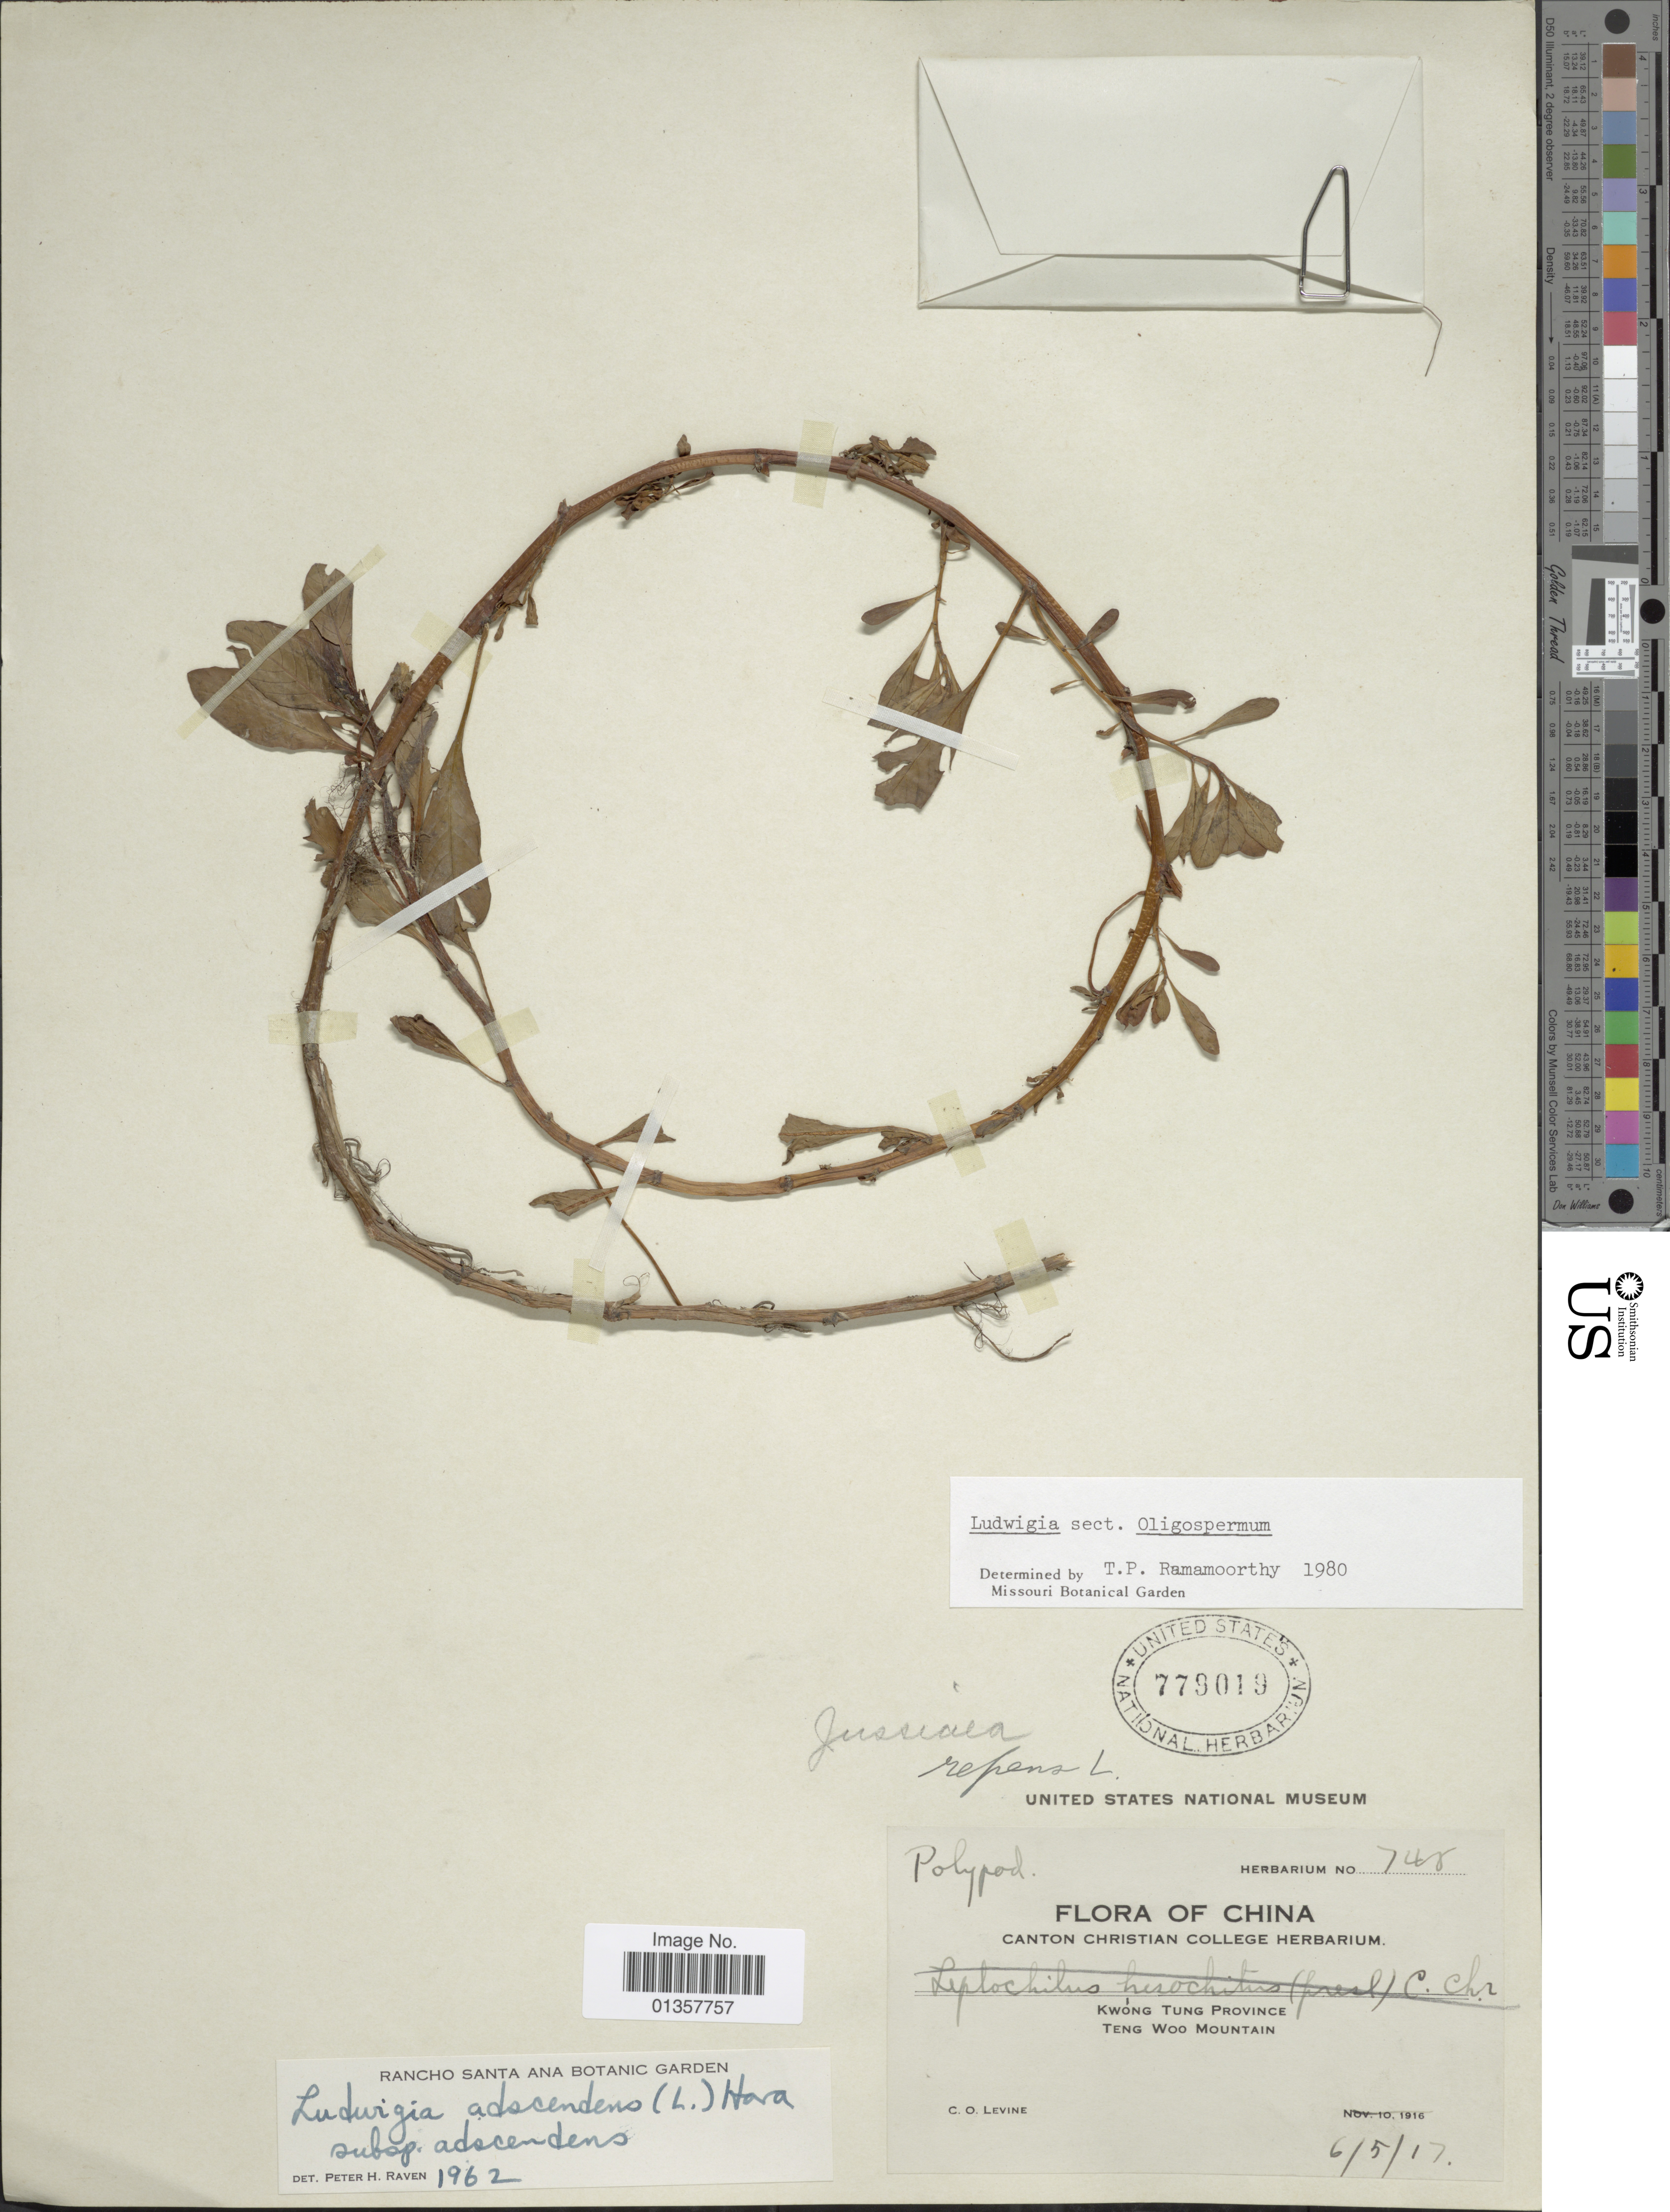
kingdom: Plantae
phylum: Tracheophyta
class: Magnoliopsida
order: Myrtales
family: Onagraceae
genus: Ludwigia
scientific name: Ludwigia adscendens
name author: (L.) H. Hara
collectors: C. O. Levine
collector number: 748*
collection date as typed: Transcribed d/m/y: 6/5/17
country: China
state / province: Guangdong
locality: Kwong Tung Province, Teng Woo Mountain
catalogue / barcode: US 779019